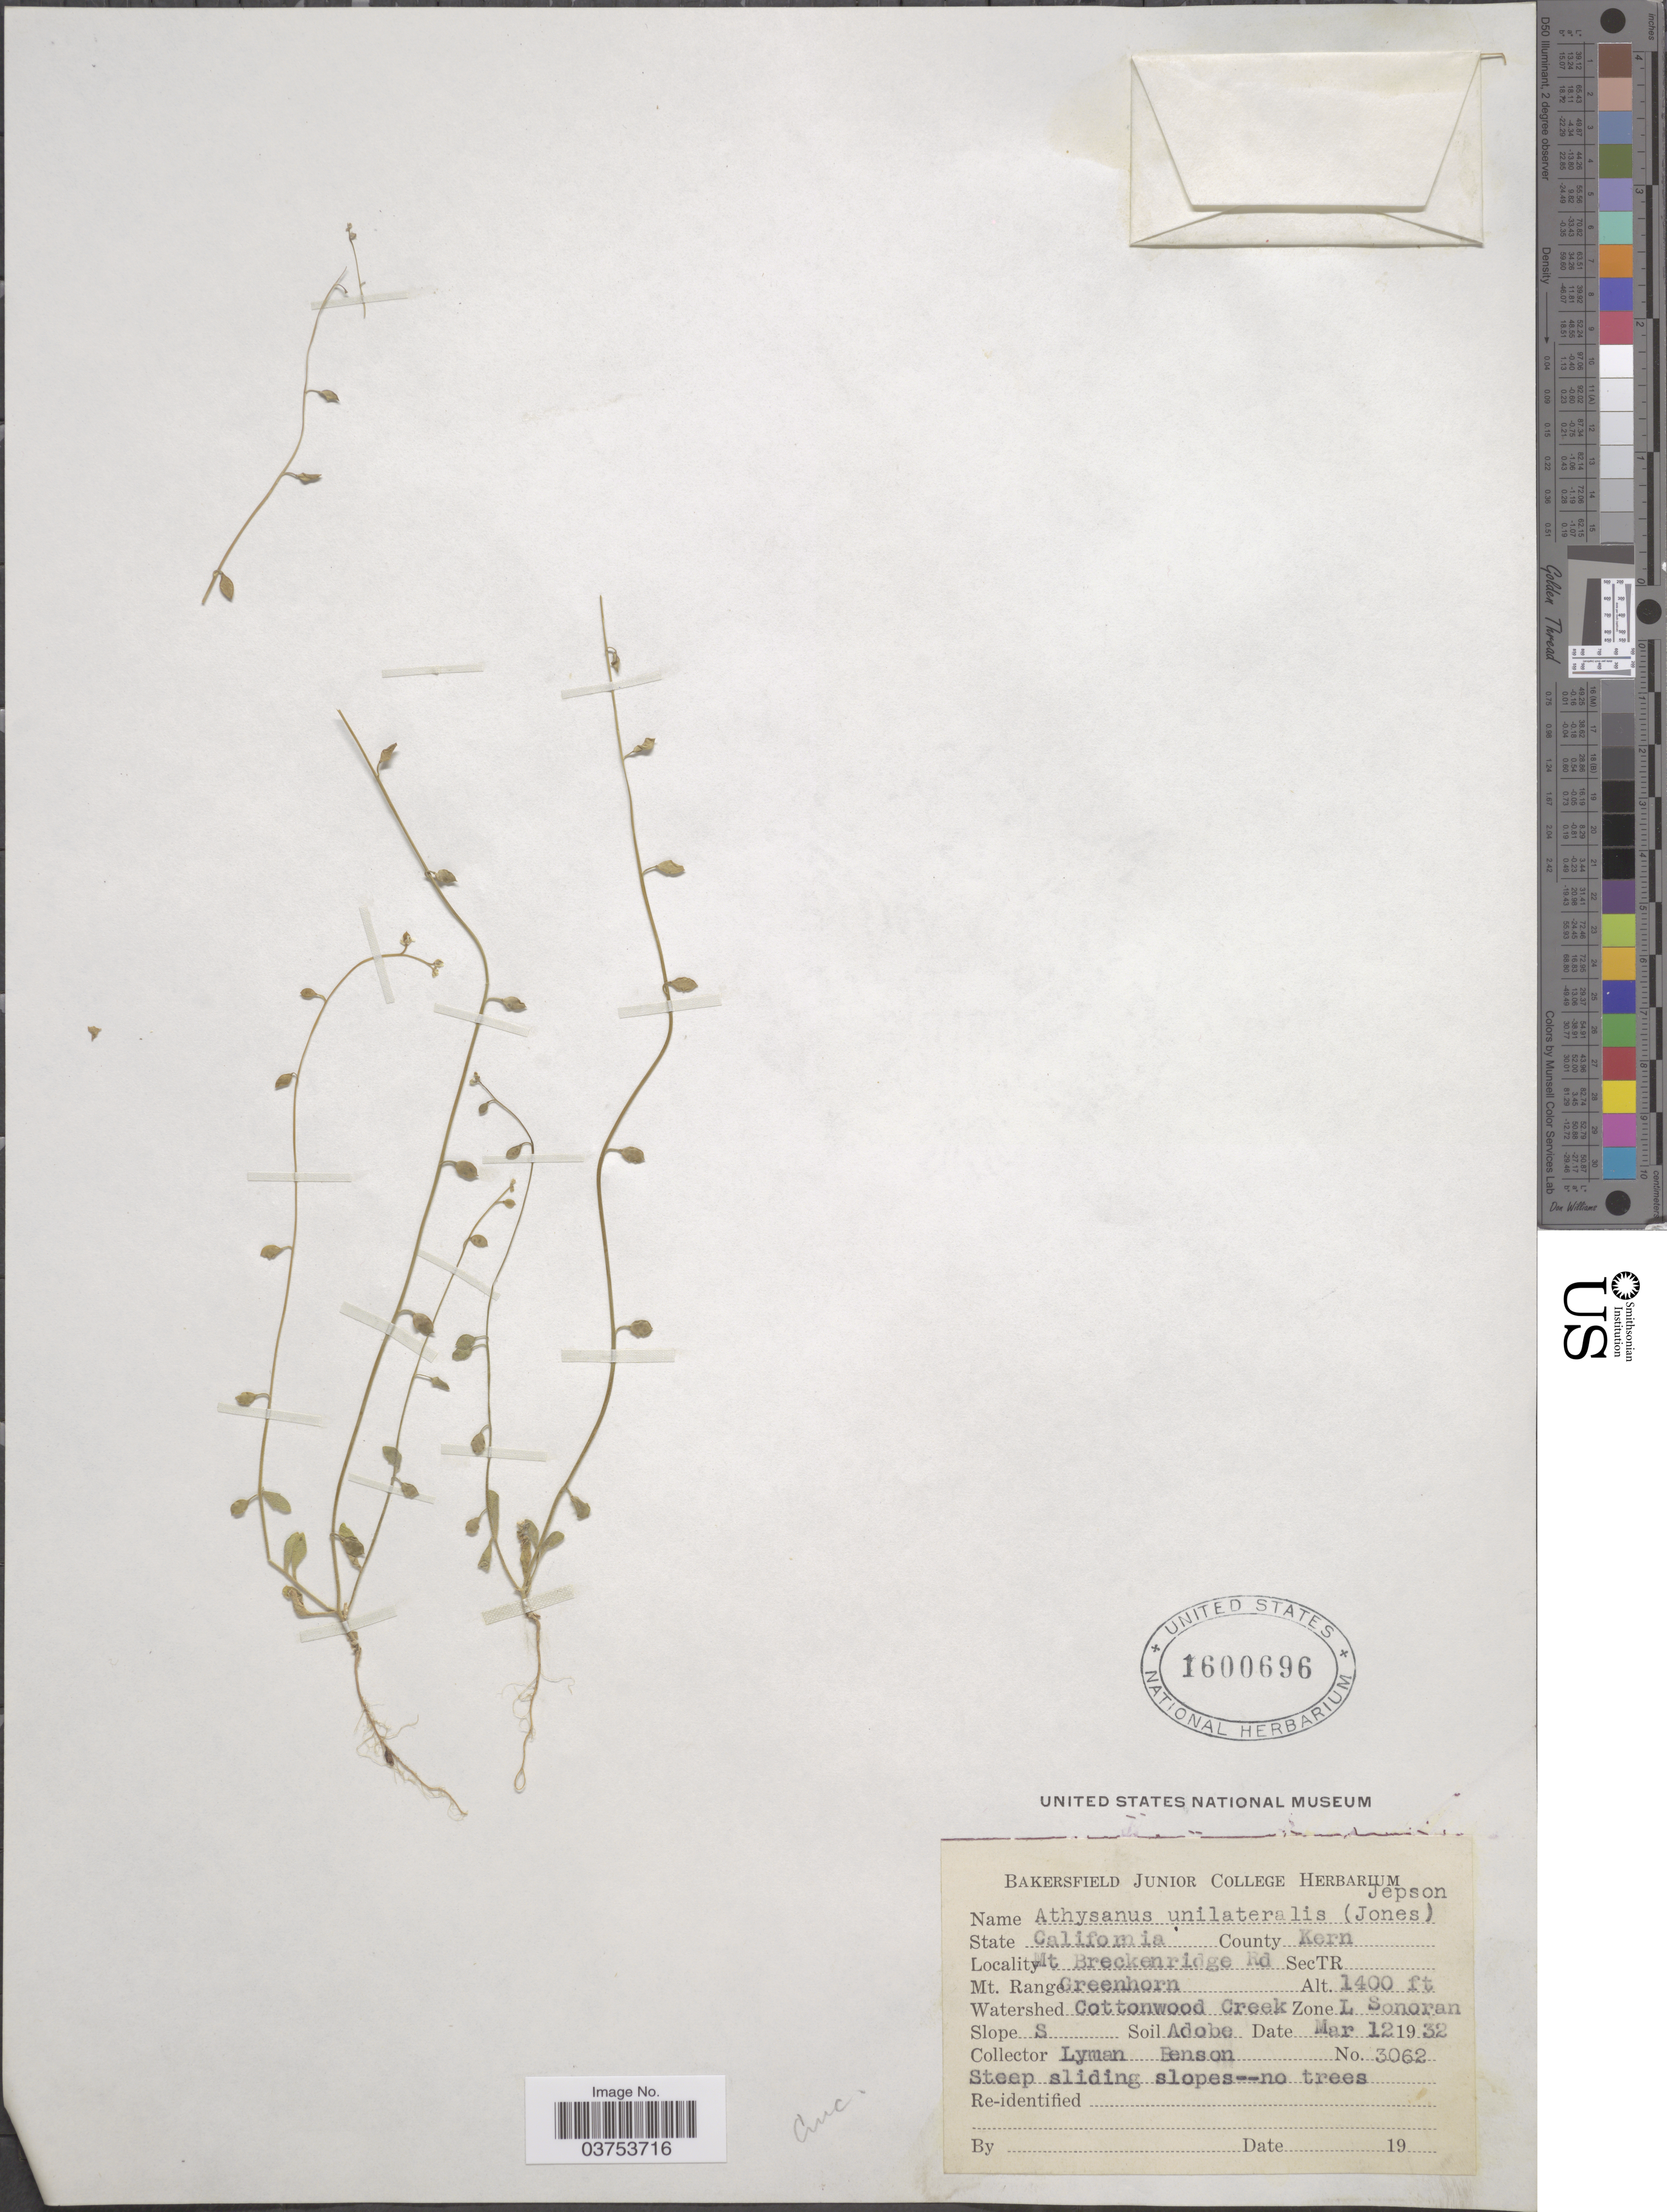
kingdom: Plantae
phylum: Tracheophyta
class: Magnoliopsida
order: Brassicales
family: Brassicaceae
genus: Heterodraba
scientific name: Heterodraba unilateralis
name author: (M.E. Jones) Greene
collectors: L. D. Benson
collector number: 3062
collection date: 1932-03-12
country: United States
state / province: California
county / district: Kern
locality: County Kern. Mt. Breckenridge Rd. Mt. Range Greenhorn. Watershed Cottonwood Creek. Zone L Sonoran.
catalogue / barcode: US 1600696